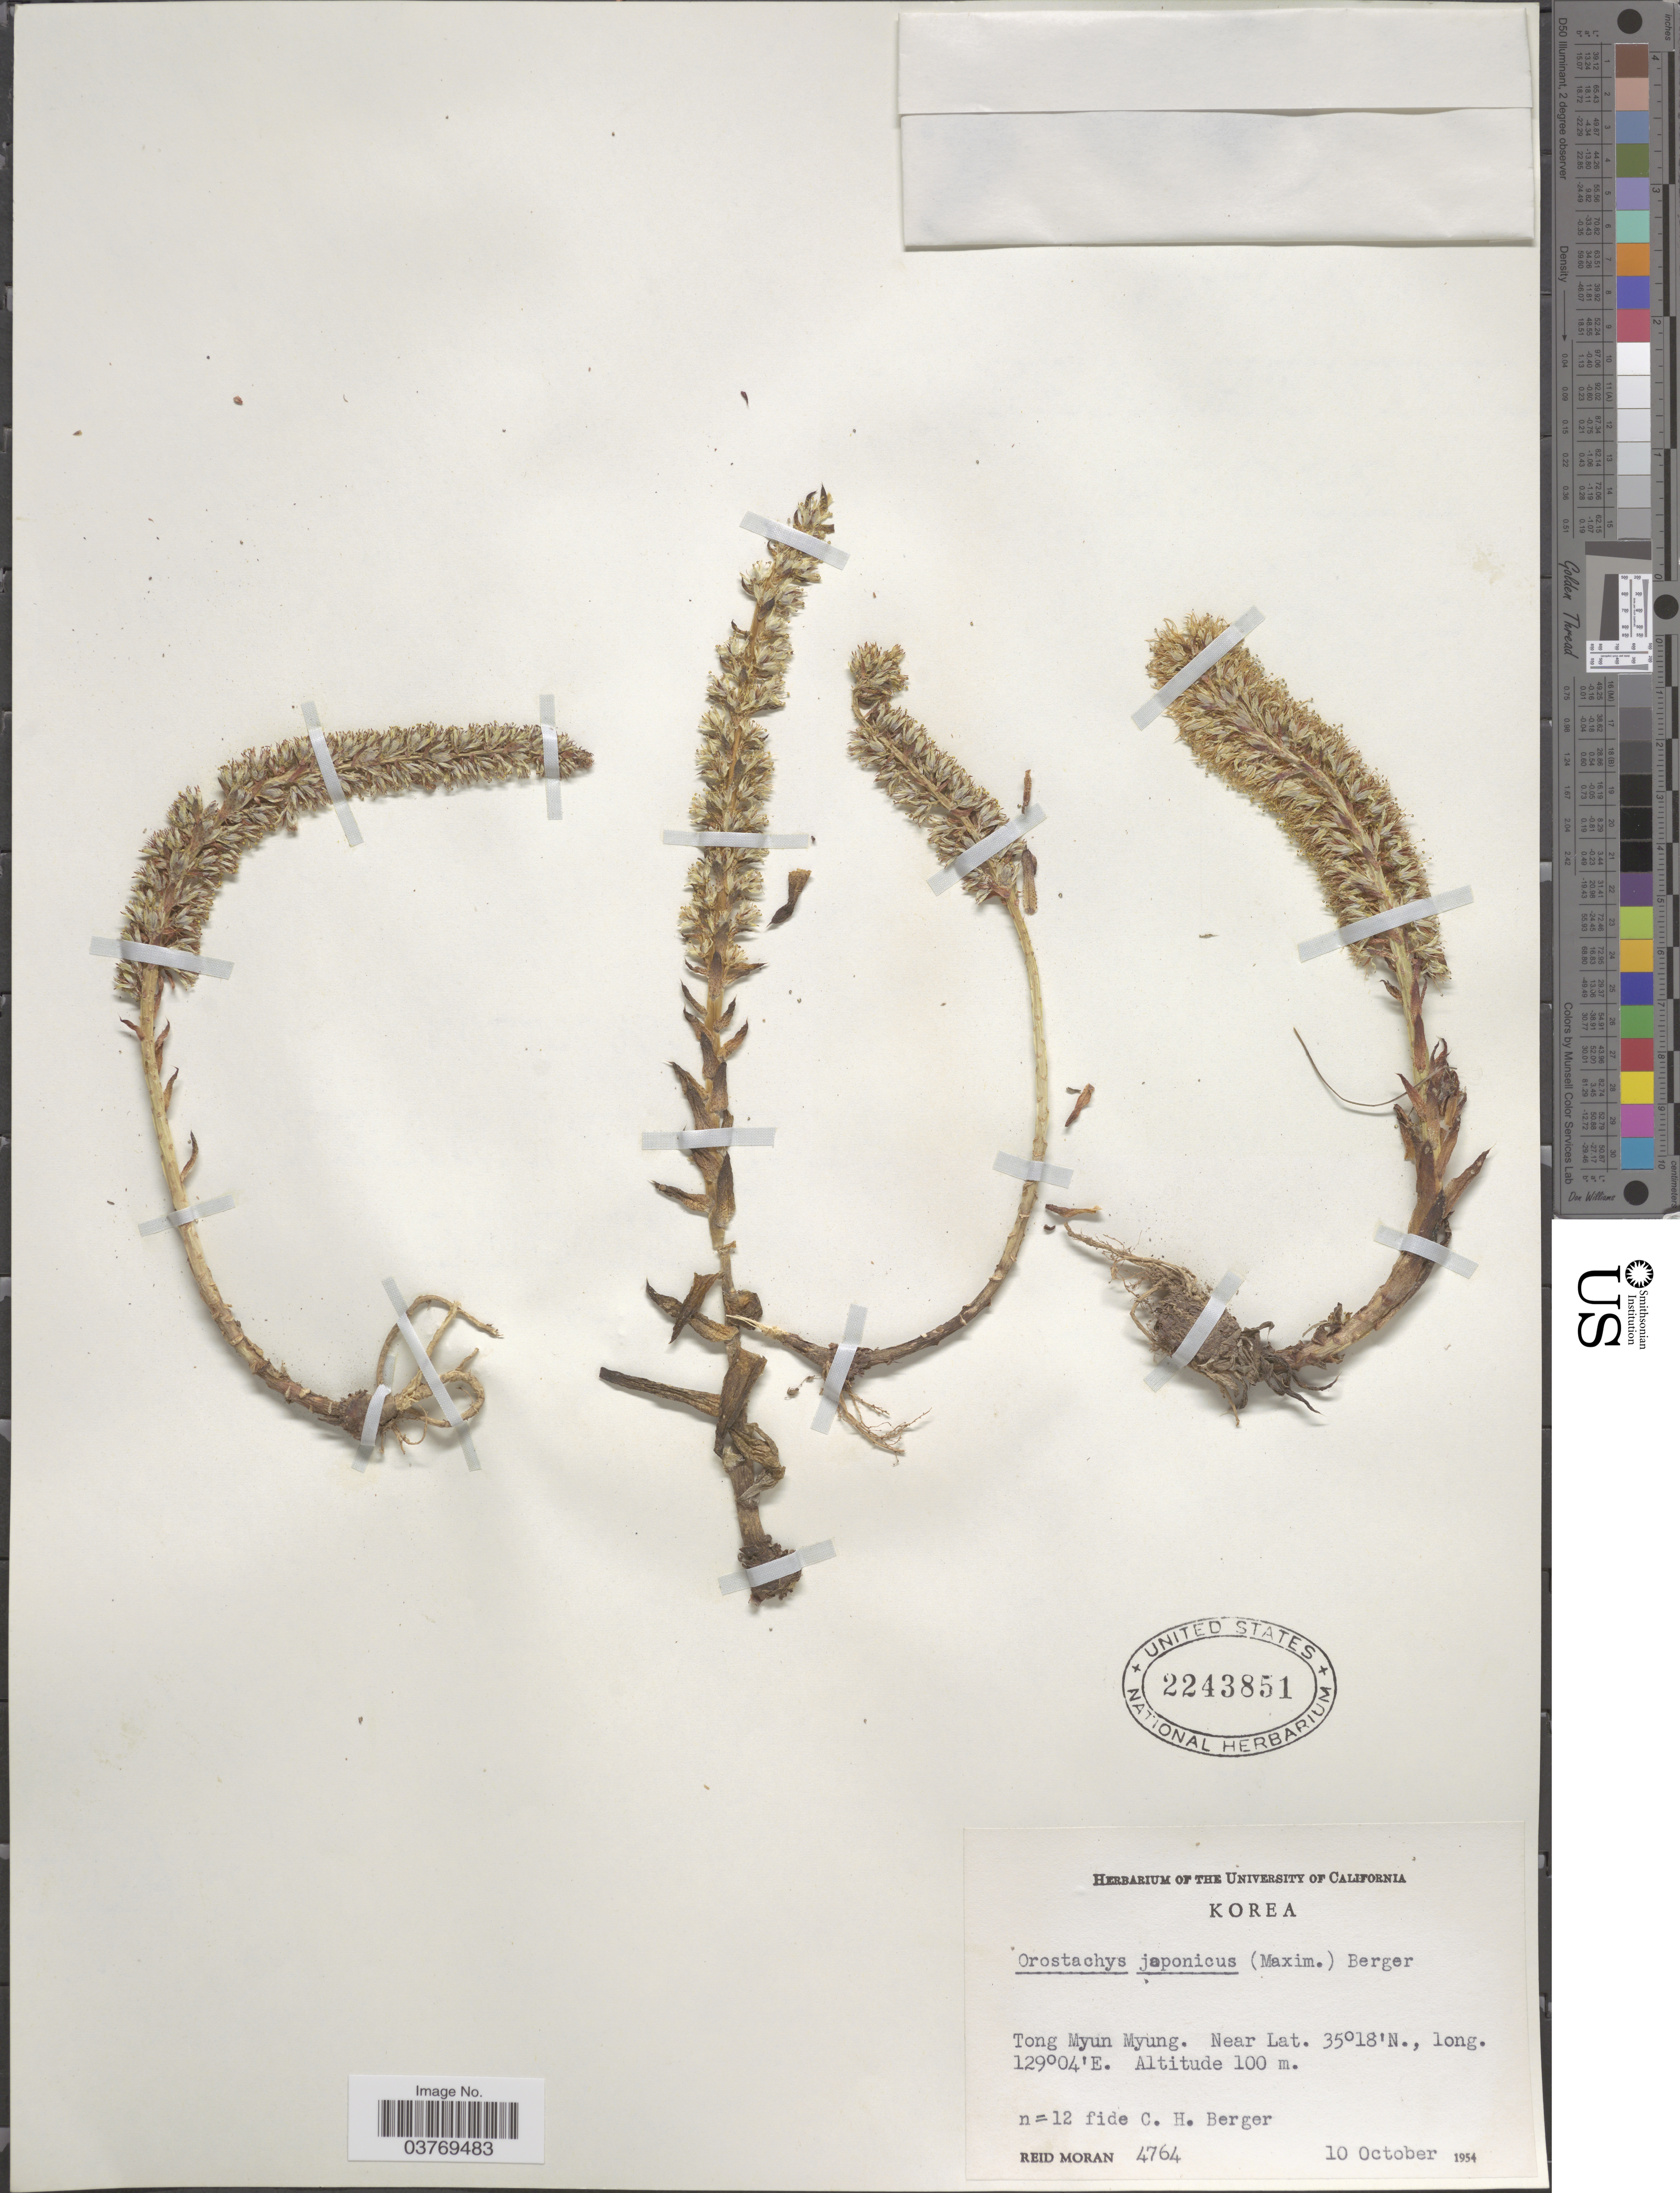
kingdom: Plantae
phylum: Tracheophyta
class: Magnoliopsida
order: Saxifragales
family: Crassulaceae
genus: Orostachys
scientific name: Orostachys japonica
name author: (Maxim.) A. Berger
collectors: R. Moran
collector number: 4764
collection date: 1954-10-10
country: South Korea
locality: Korea. Tong Myun Nyung.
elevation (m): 100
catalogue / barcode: US 2243851